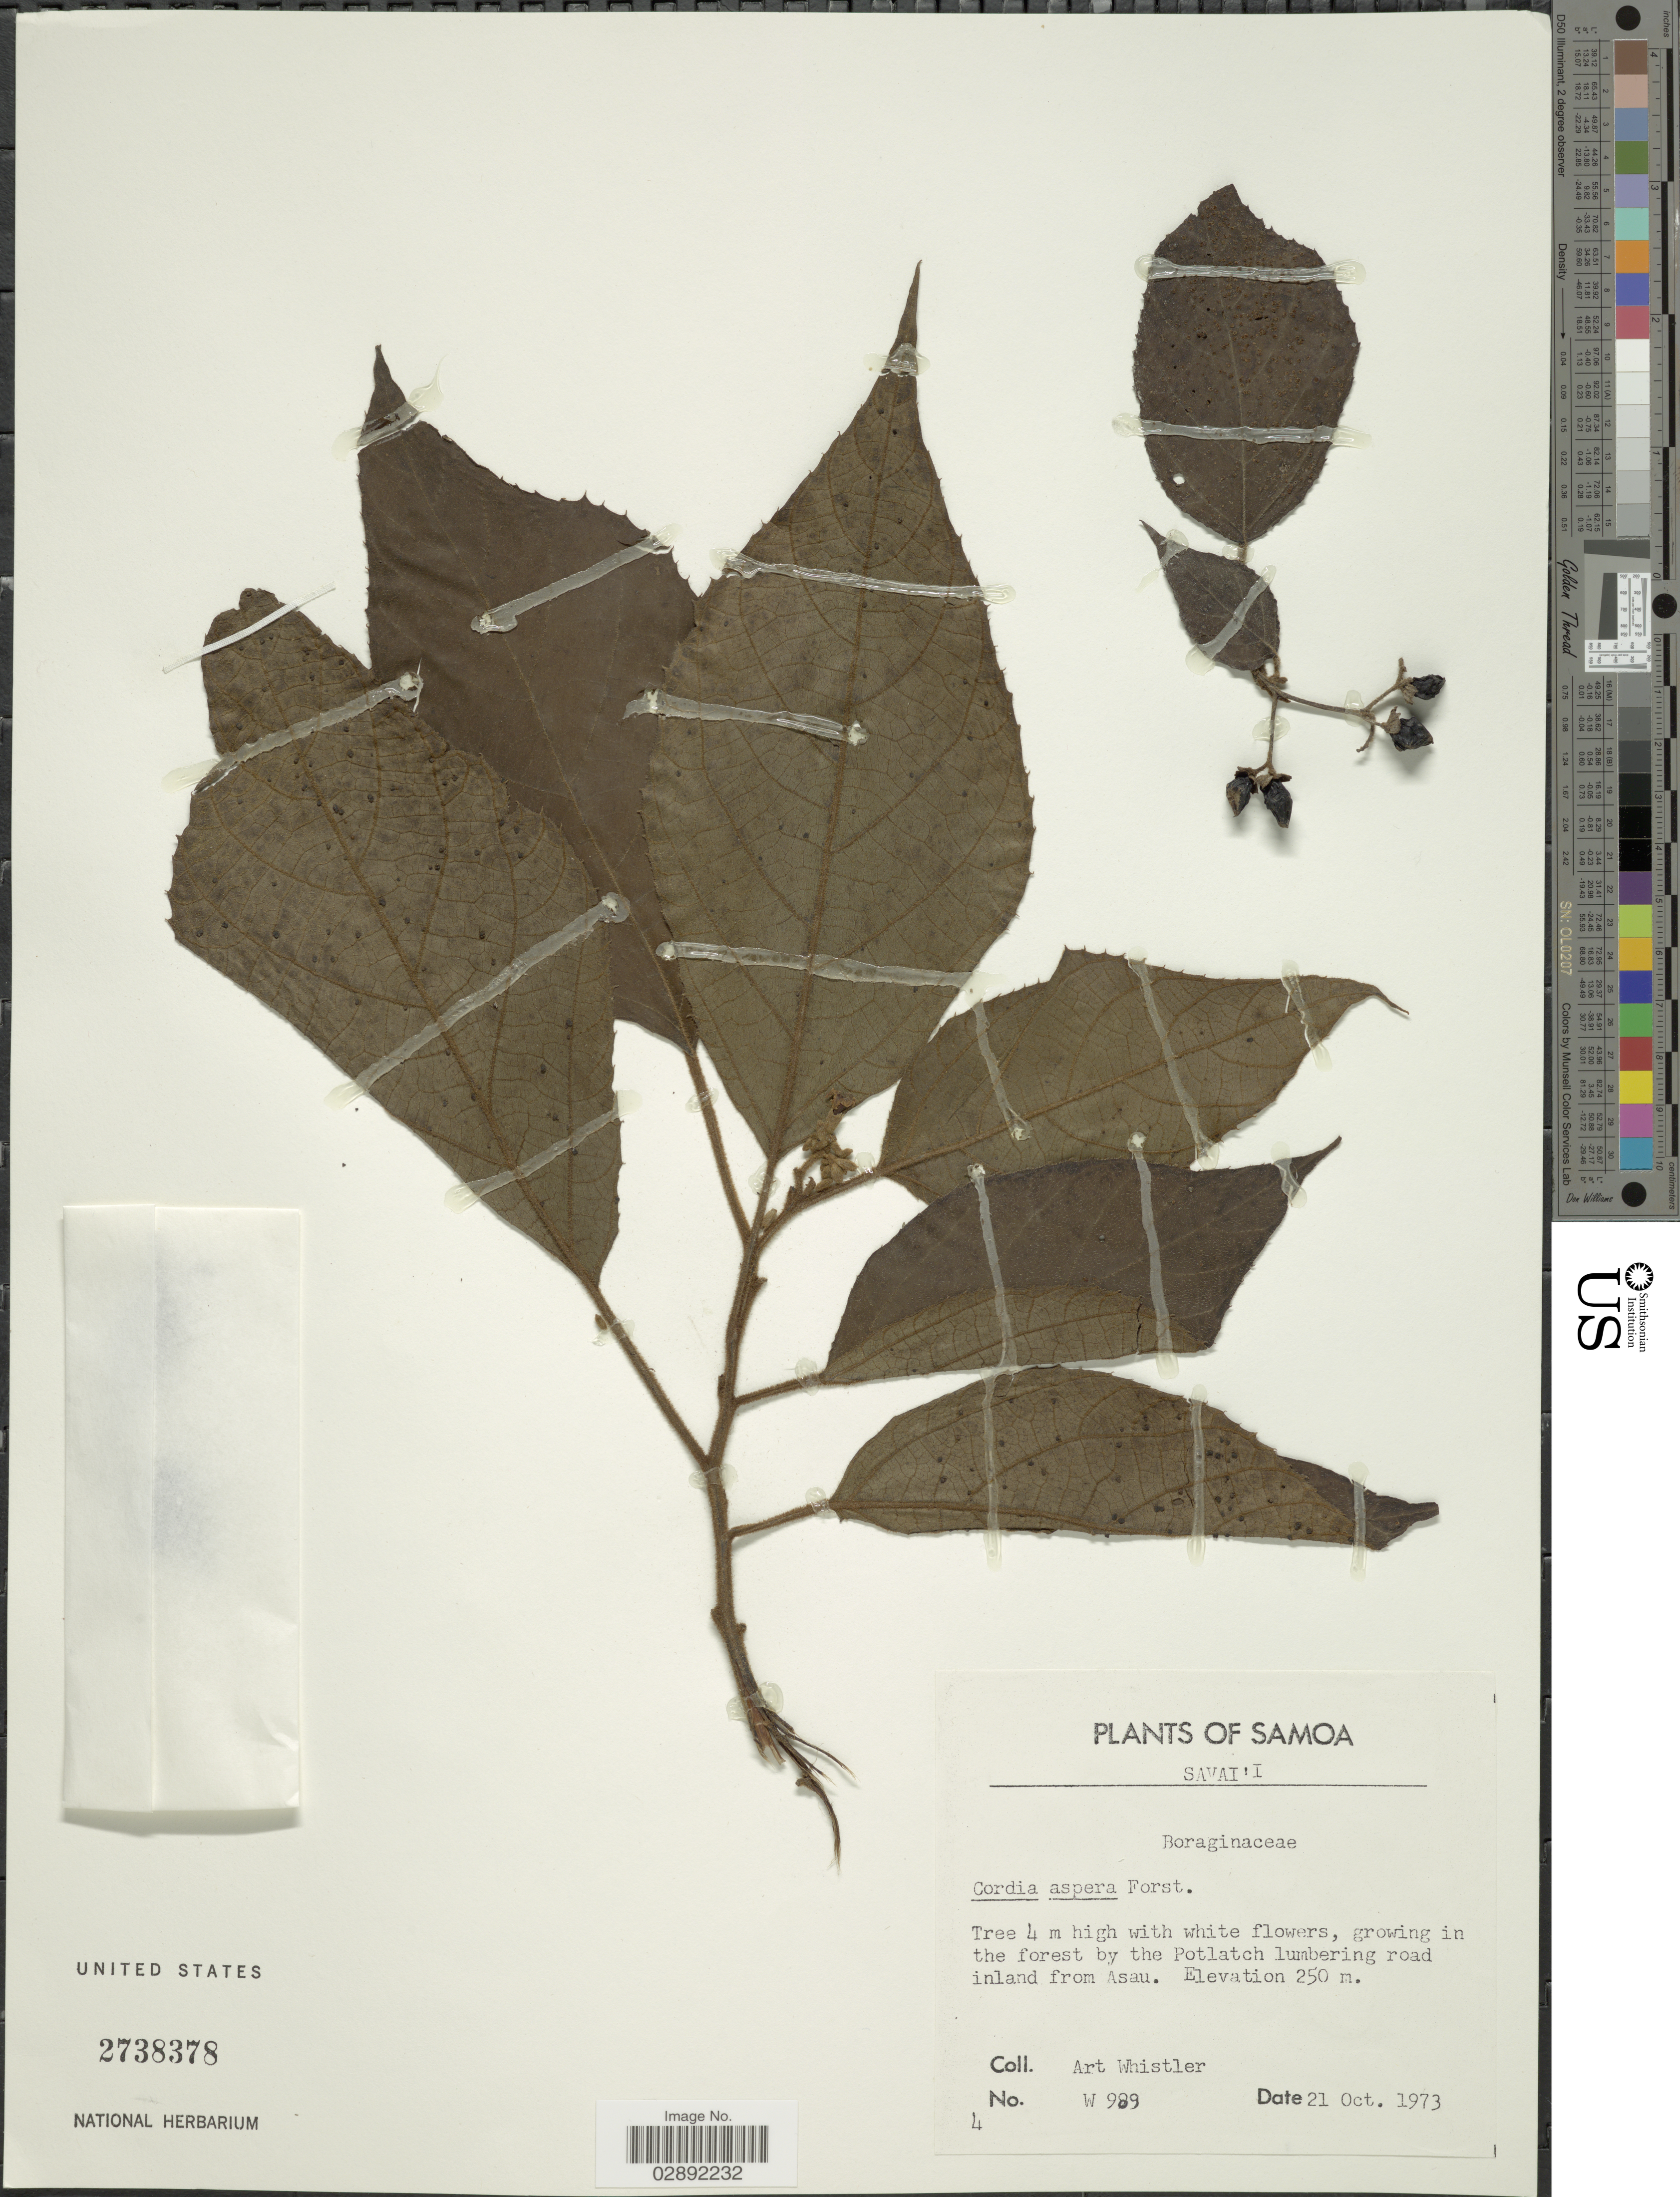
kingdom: Plantae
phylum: Tracheophyta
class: Magnoliopsida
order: Boraginales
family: Cordiaceae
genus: Cordia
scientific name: Cordia aspera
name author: G. Forst.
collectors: A. Whistler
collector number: W989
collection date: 1973-10-21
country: Samoa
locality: Saoa. Savai'i. In the forest by the Potlatch lumbering road inland from Asau.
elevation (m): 250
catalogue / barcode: US 2738378